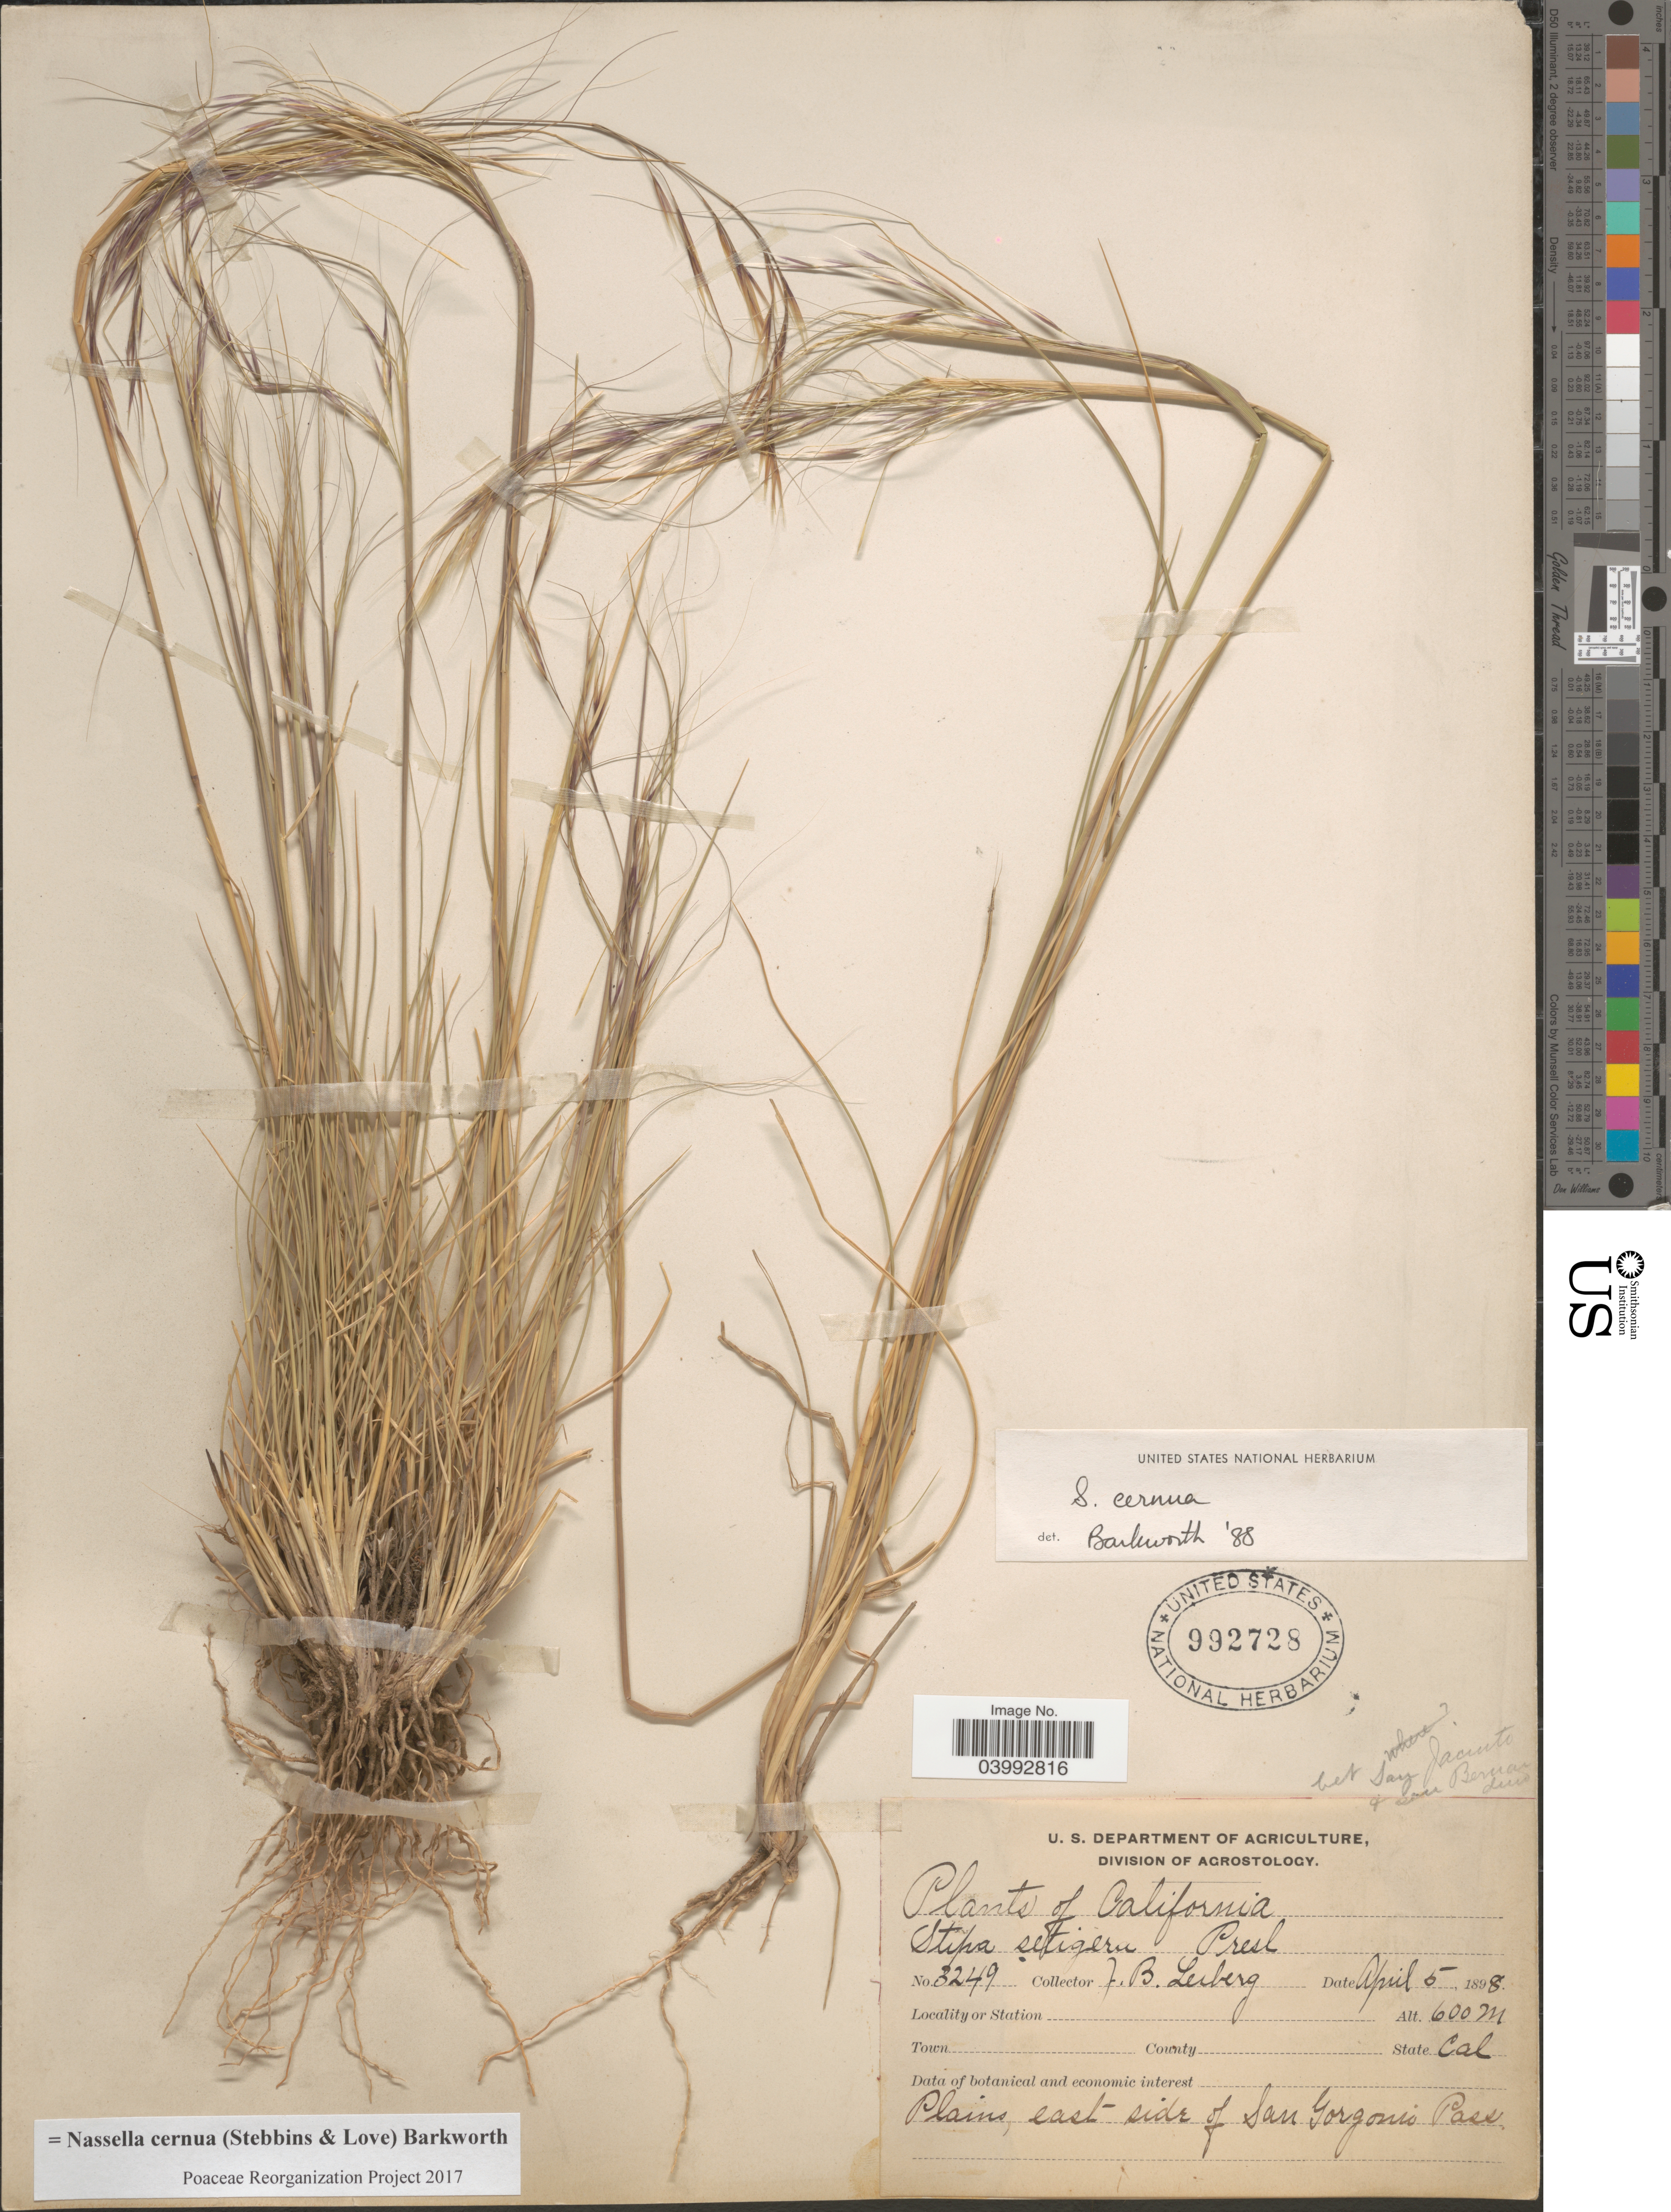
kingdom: Plantae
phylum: Tracheophyta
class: Liliopsida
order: Poales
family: Poaceae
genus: Nassella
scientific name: Nassella cernua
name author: (Stebbins & Love) Barkworth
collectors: J. B. Leiberg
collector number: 3249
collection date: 1898-04-05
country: United States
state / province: California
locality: Plains, east side of San Gorgonio Pass.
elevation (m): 600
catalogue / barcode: US 992728